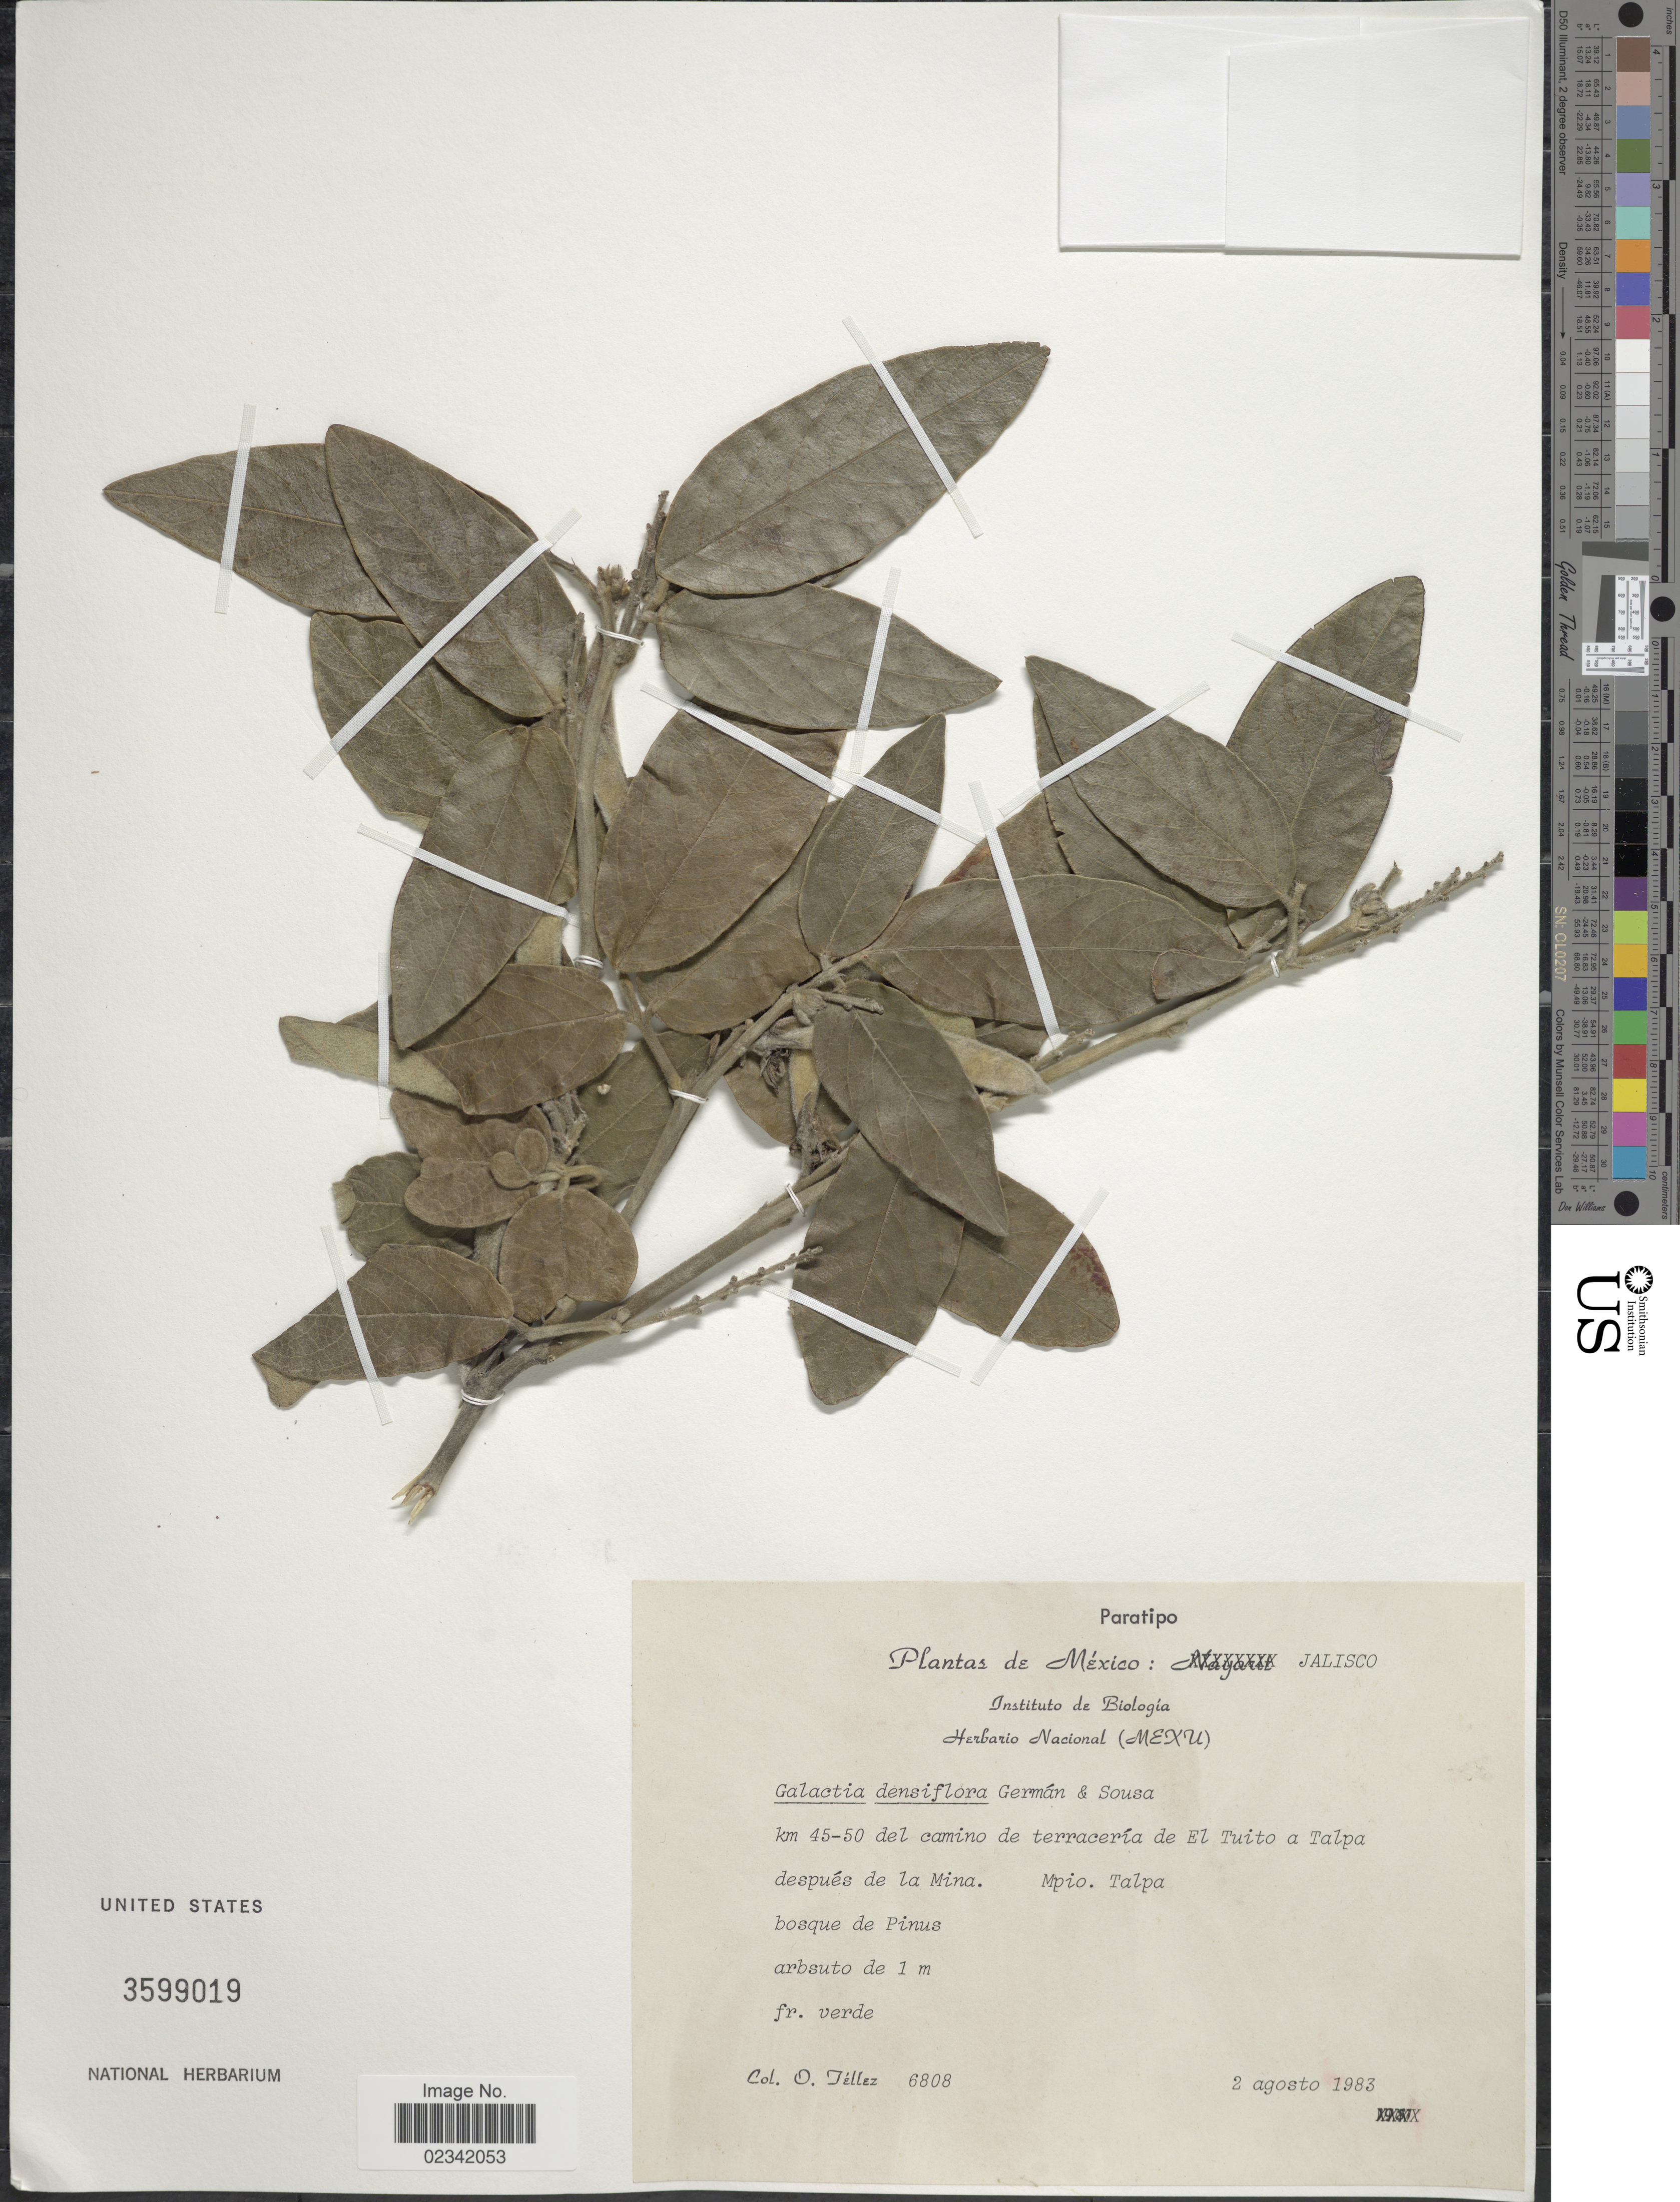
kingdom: Plantae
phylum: Tracheophyta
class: Magnoliopsida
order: Fabales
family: Fabaceae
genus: Galactia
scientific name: Galactia densiflora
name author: Germán & M. Sousa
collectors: O. Tellez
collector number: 6808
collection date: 1983-08-02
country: Mexico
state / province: Jalisco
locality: Km 45-50 del camino de terraceria de El Tuito a Talpa despues de la Mina, Mpio. Talpa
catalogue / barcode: US 3599019